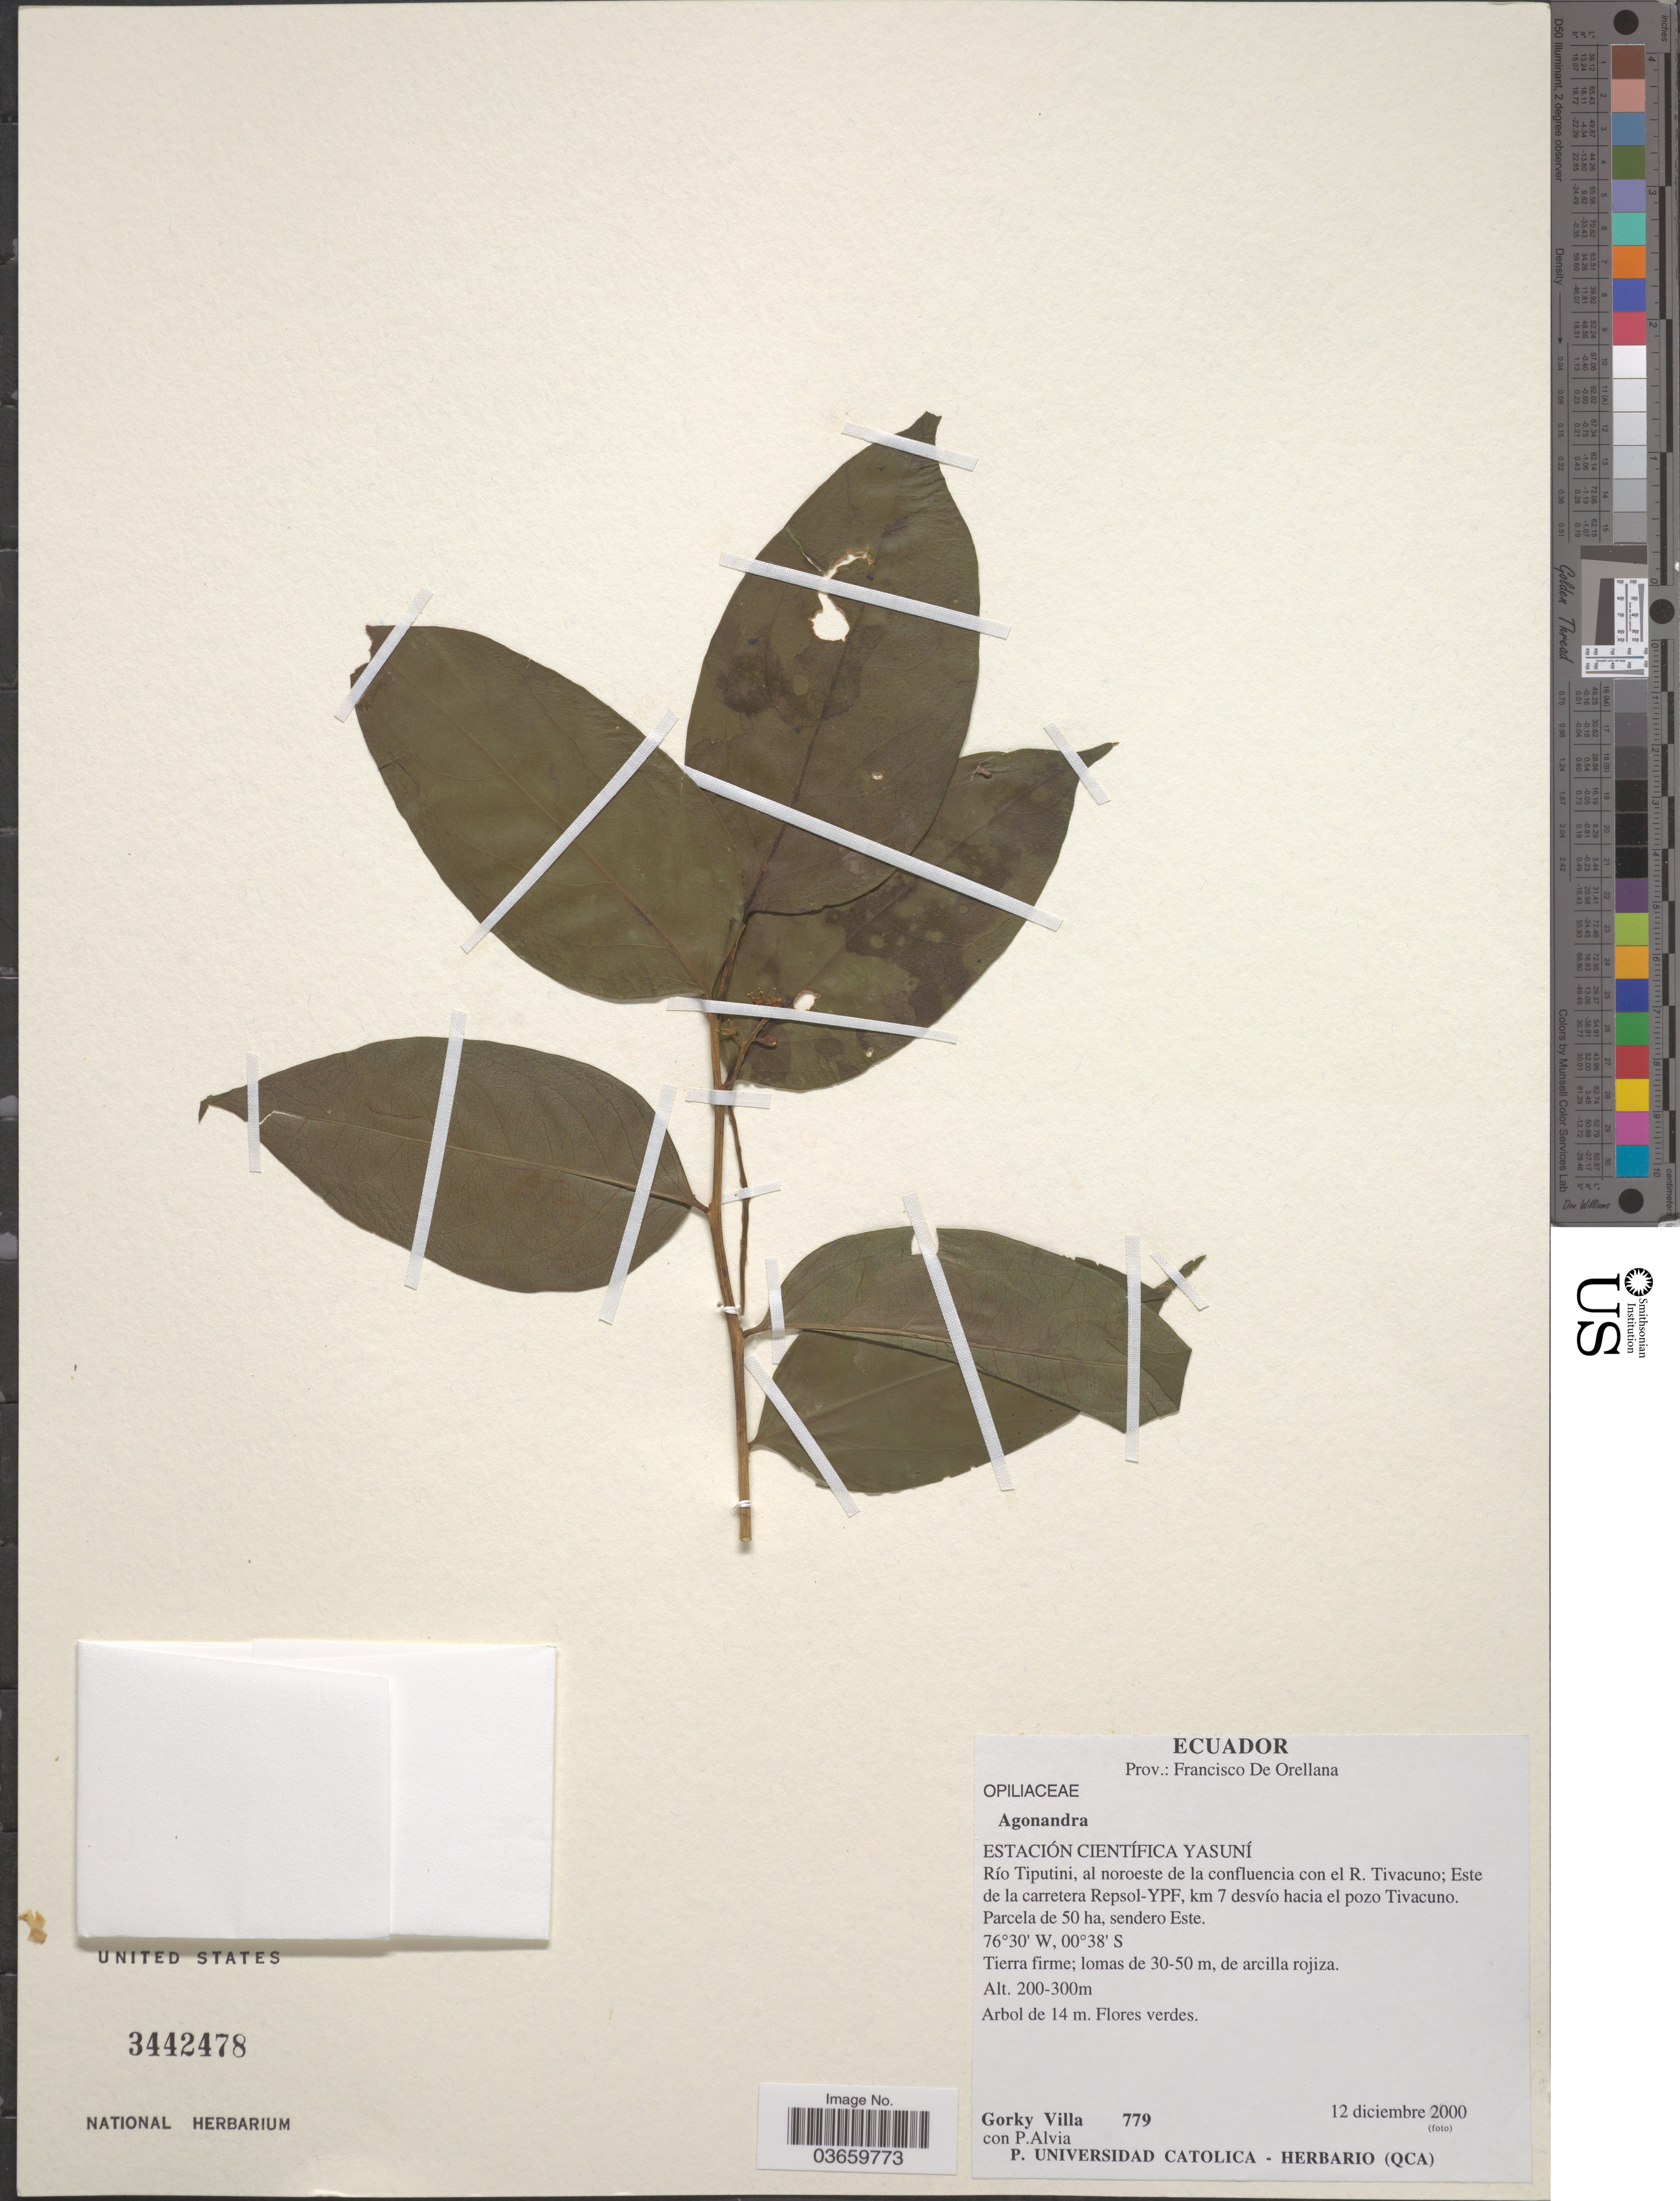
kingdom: Plantae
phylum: Tracheophyta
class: Magnoliopsida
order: Santalales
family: Opiliaceae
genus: Agonandra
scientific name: Agonandra sp.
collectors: G. Villa & P. Alvia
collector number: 779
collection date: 2000-12-12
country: Ecuador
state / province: Orellana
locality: Prov.: Francisco De Orellana.Estación Científica Yasuní. Río Tiputini, al noroeste de la confluencia con el R. Tivacuno; Este de la carretera Repsol-YPF, km 7 desvío hacia el pozo Tivacuno.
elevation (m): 200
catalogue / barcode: US 3442478